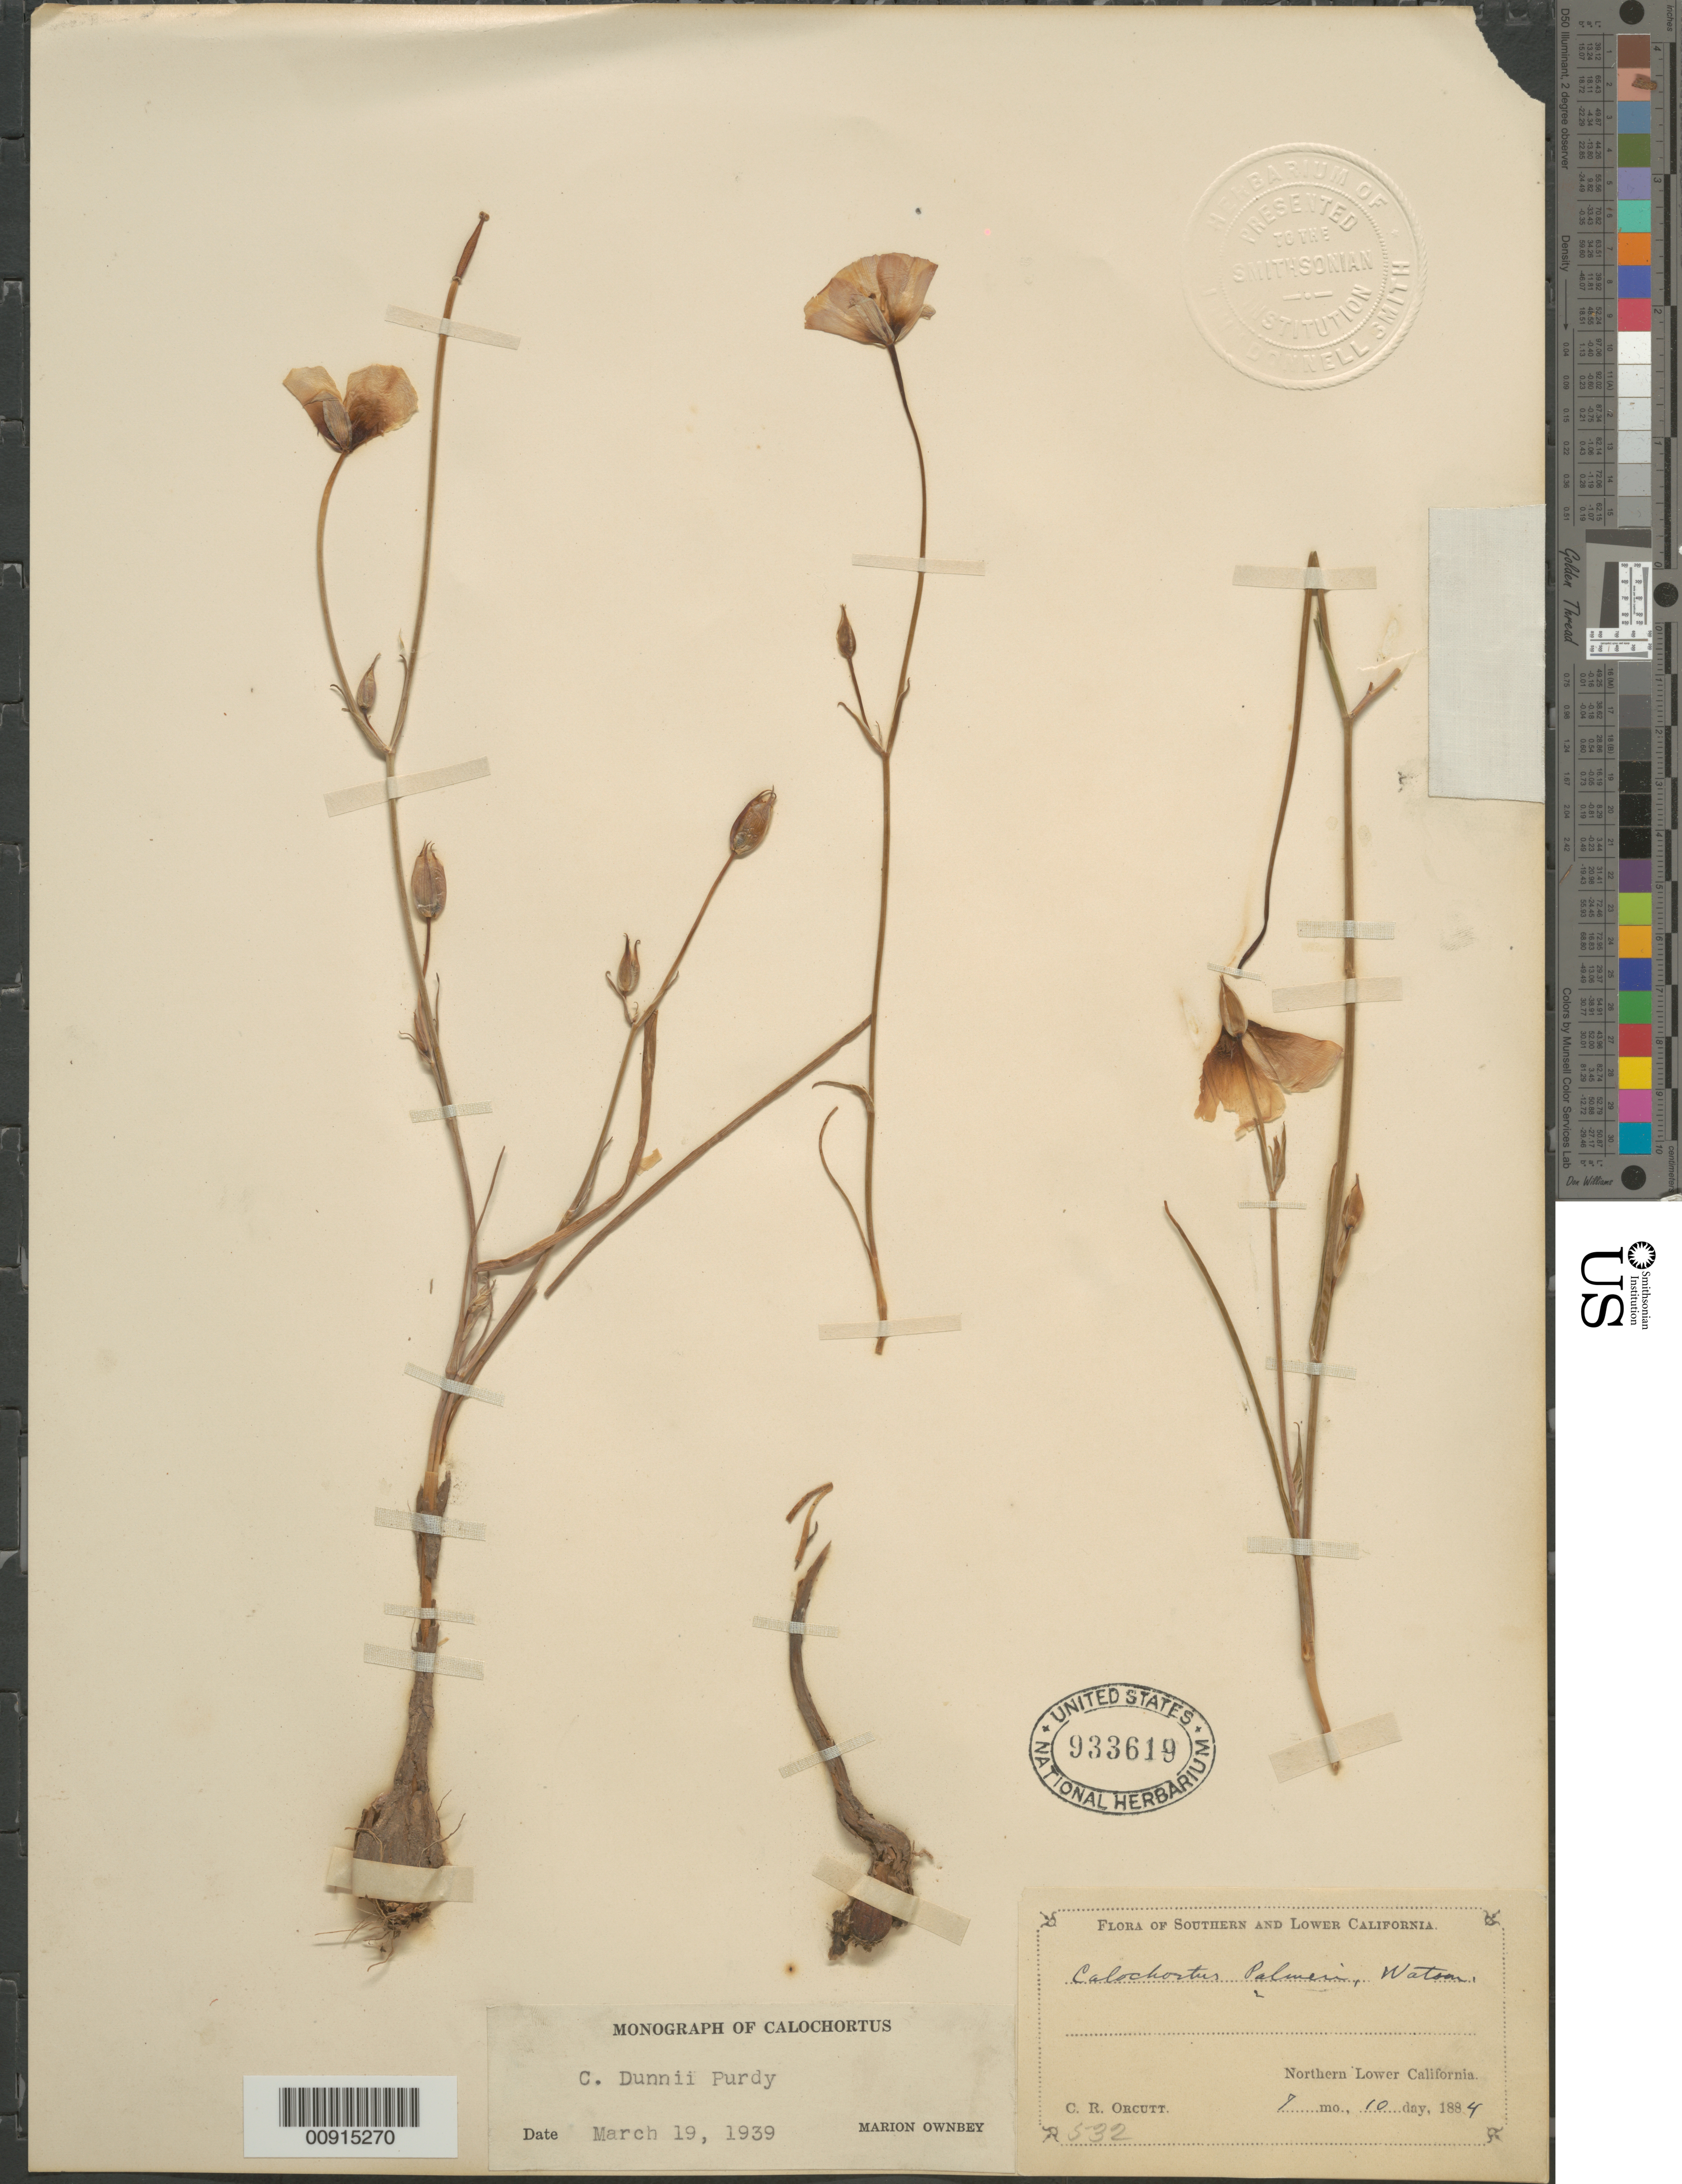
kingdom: Plantae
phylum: Tracheophyta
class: Liliopsida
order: Liliales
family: Liliaceae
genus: Calochortus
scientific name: Calochortus dunnii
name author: Purdy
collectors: C. R. Orcutt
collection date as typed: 10 Jul 1884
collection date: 1884-07-10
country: Mexico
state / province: Baja California Norte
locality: Northern Lower California.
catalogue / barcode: US 933619